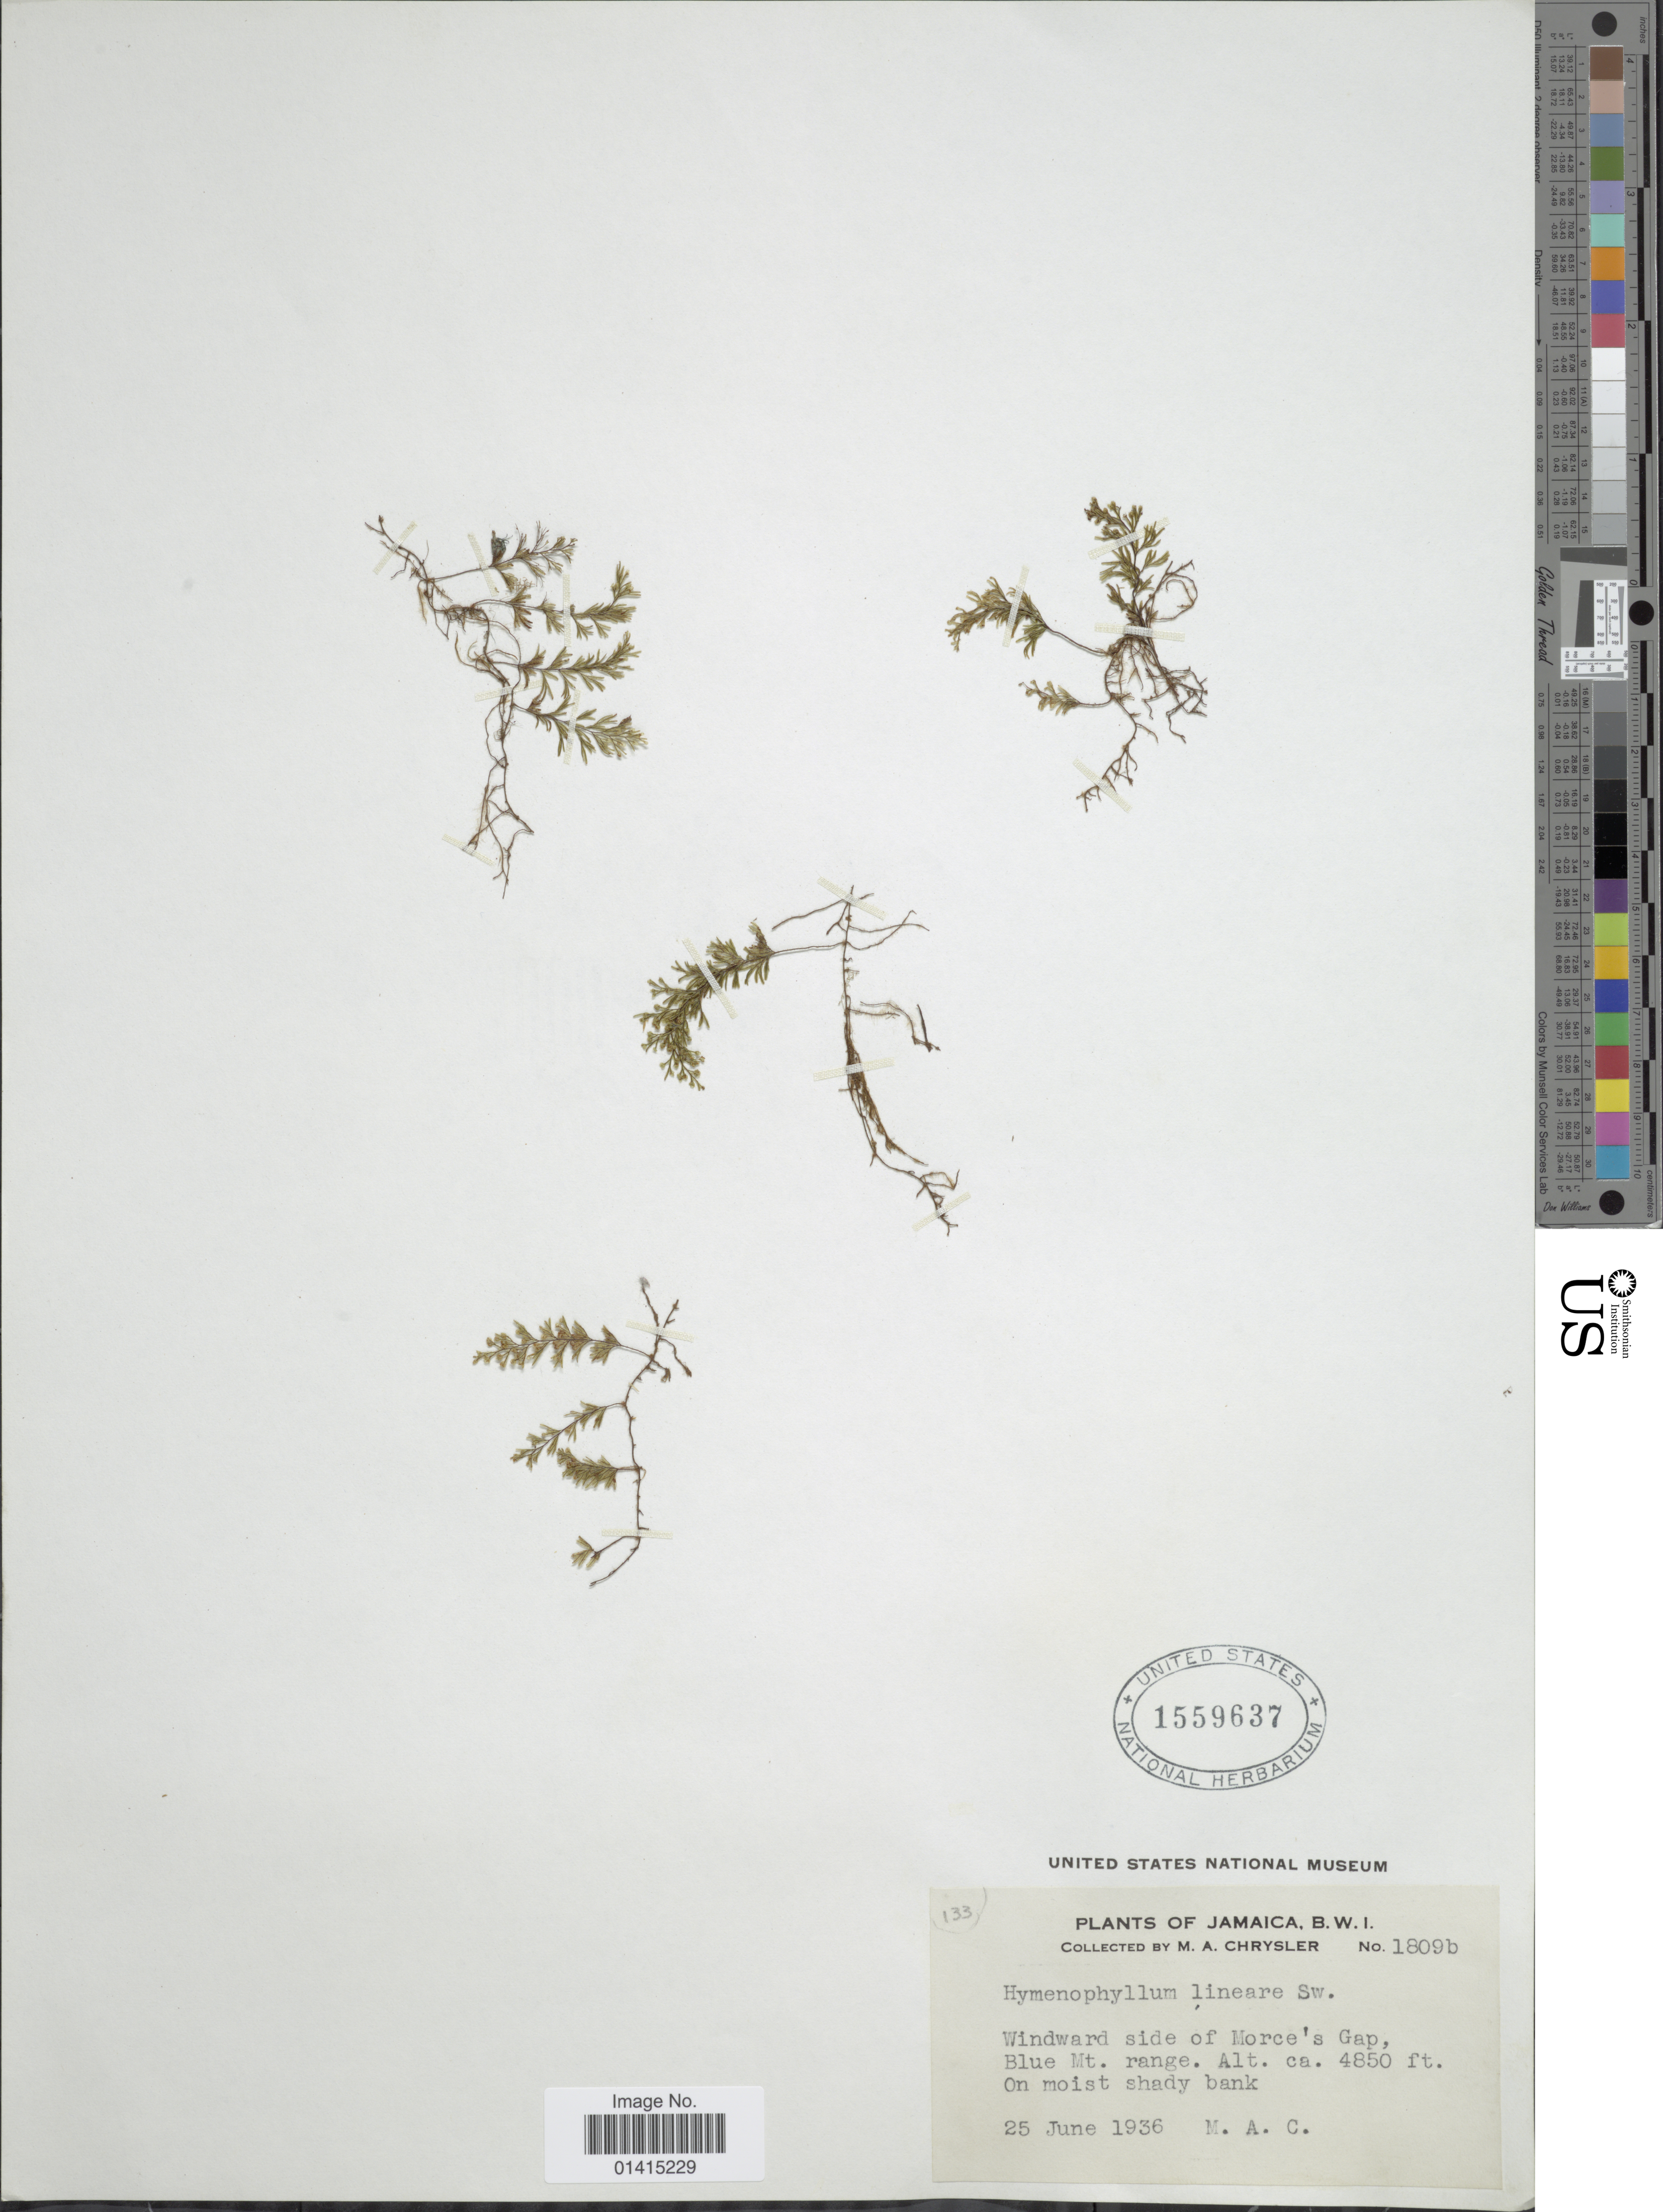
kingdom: Plantae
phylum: Tracheophyta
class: Polypodiopsida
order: Hymenophyllales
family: Hymenophyllaceae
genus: Hymenophyllum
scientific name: Hymenophyllum lineare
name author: (Sw.) Sw.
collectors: M. A. Chrysler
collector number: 1809b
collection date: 1936-06-25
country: Jamaica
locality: Jamaica, B.W.I., Windward side of Morce's Gap, Blue Mt. range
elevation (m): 1478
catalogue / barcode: US 1559637